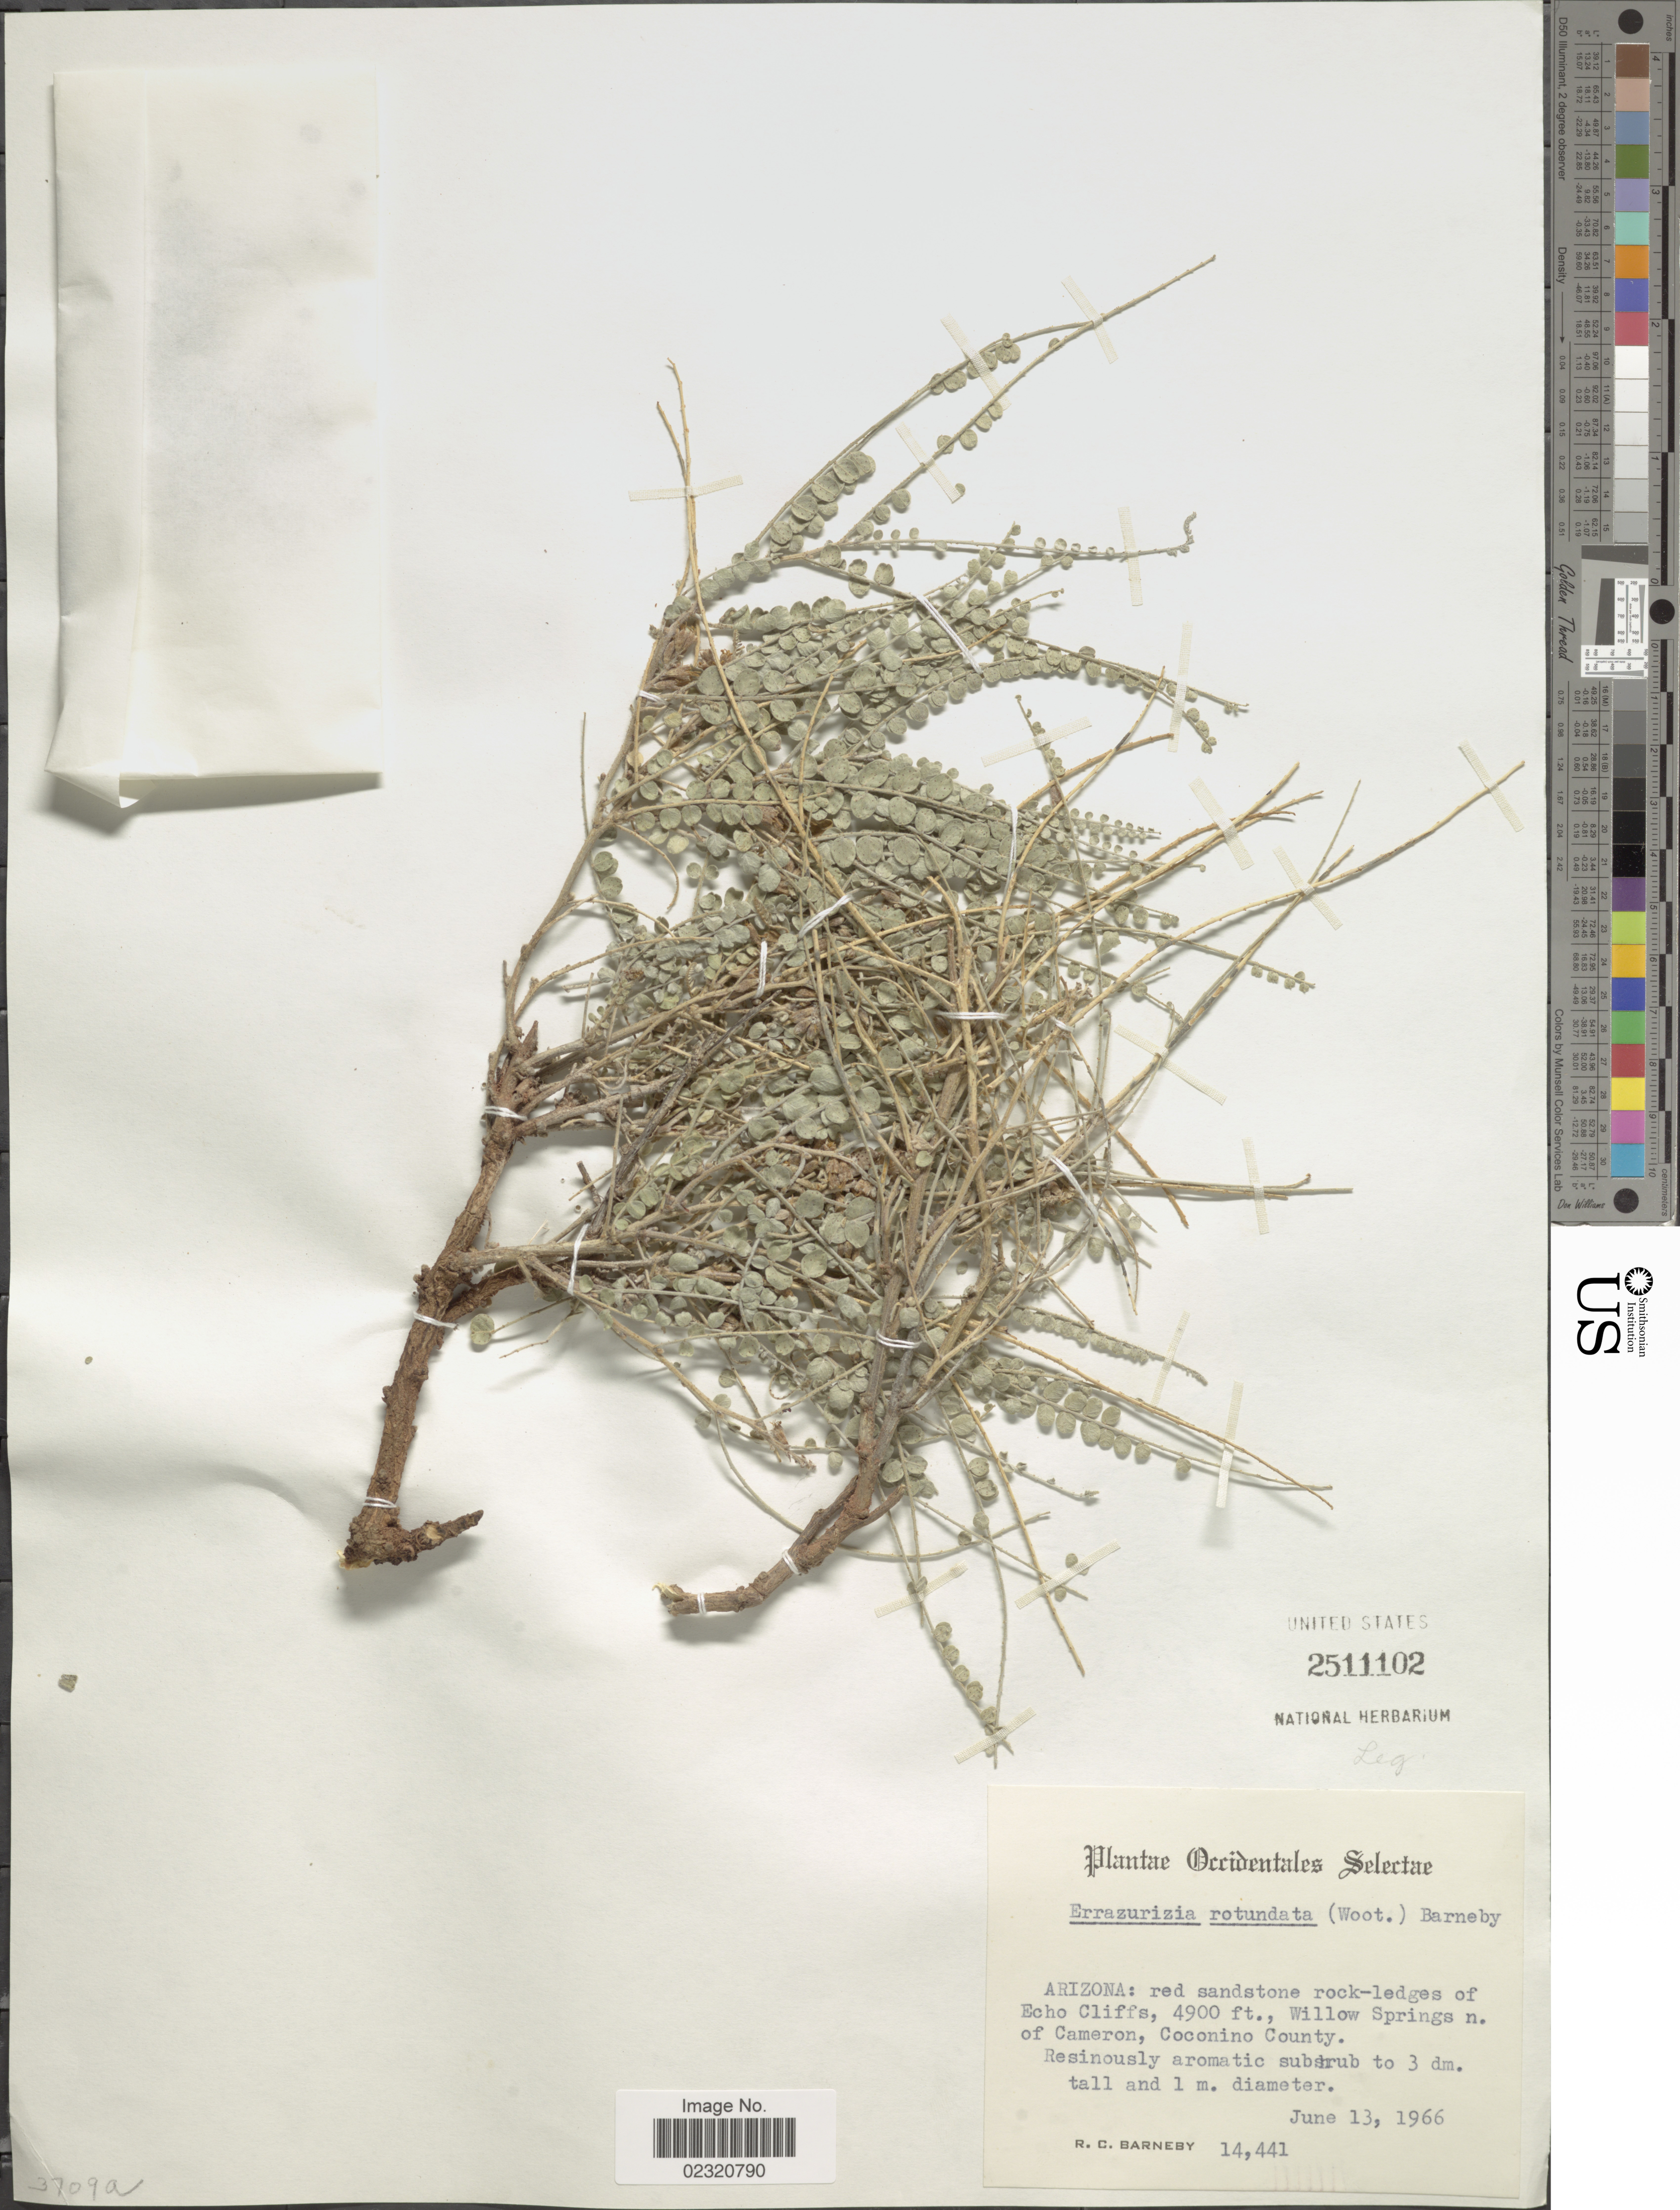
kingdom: Plantae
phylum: Tracheophyta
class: Magnoliopsida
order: Fabales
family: Fabaceae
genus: Errazurizia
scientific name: Errazurizia rotundata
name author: (Wooton) Barneby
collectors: R. C. Barneby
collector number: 14441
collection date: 1966-06-13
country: United States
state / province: Arizona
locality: Echo Cliffs, Willow Springs n. of Cameron, Coconino County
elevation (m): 1494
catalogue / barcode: US 2511102